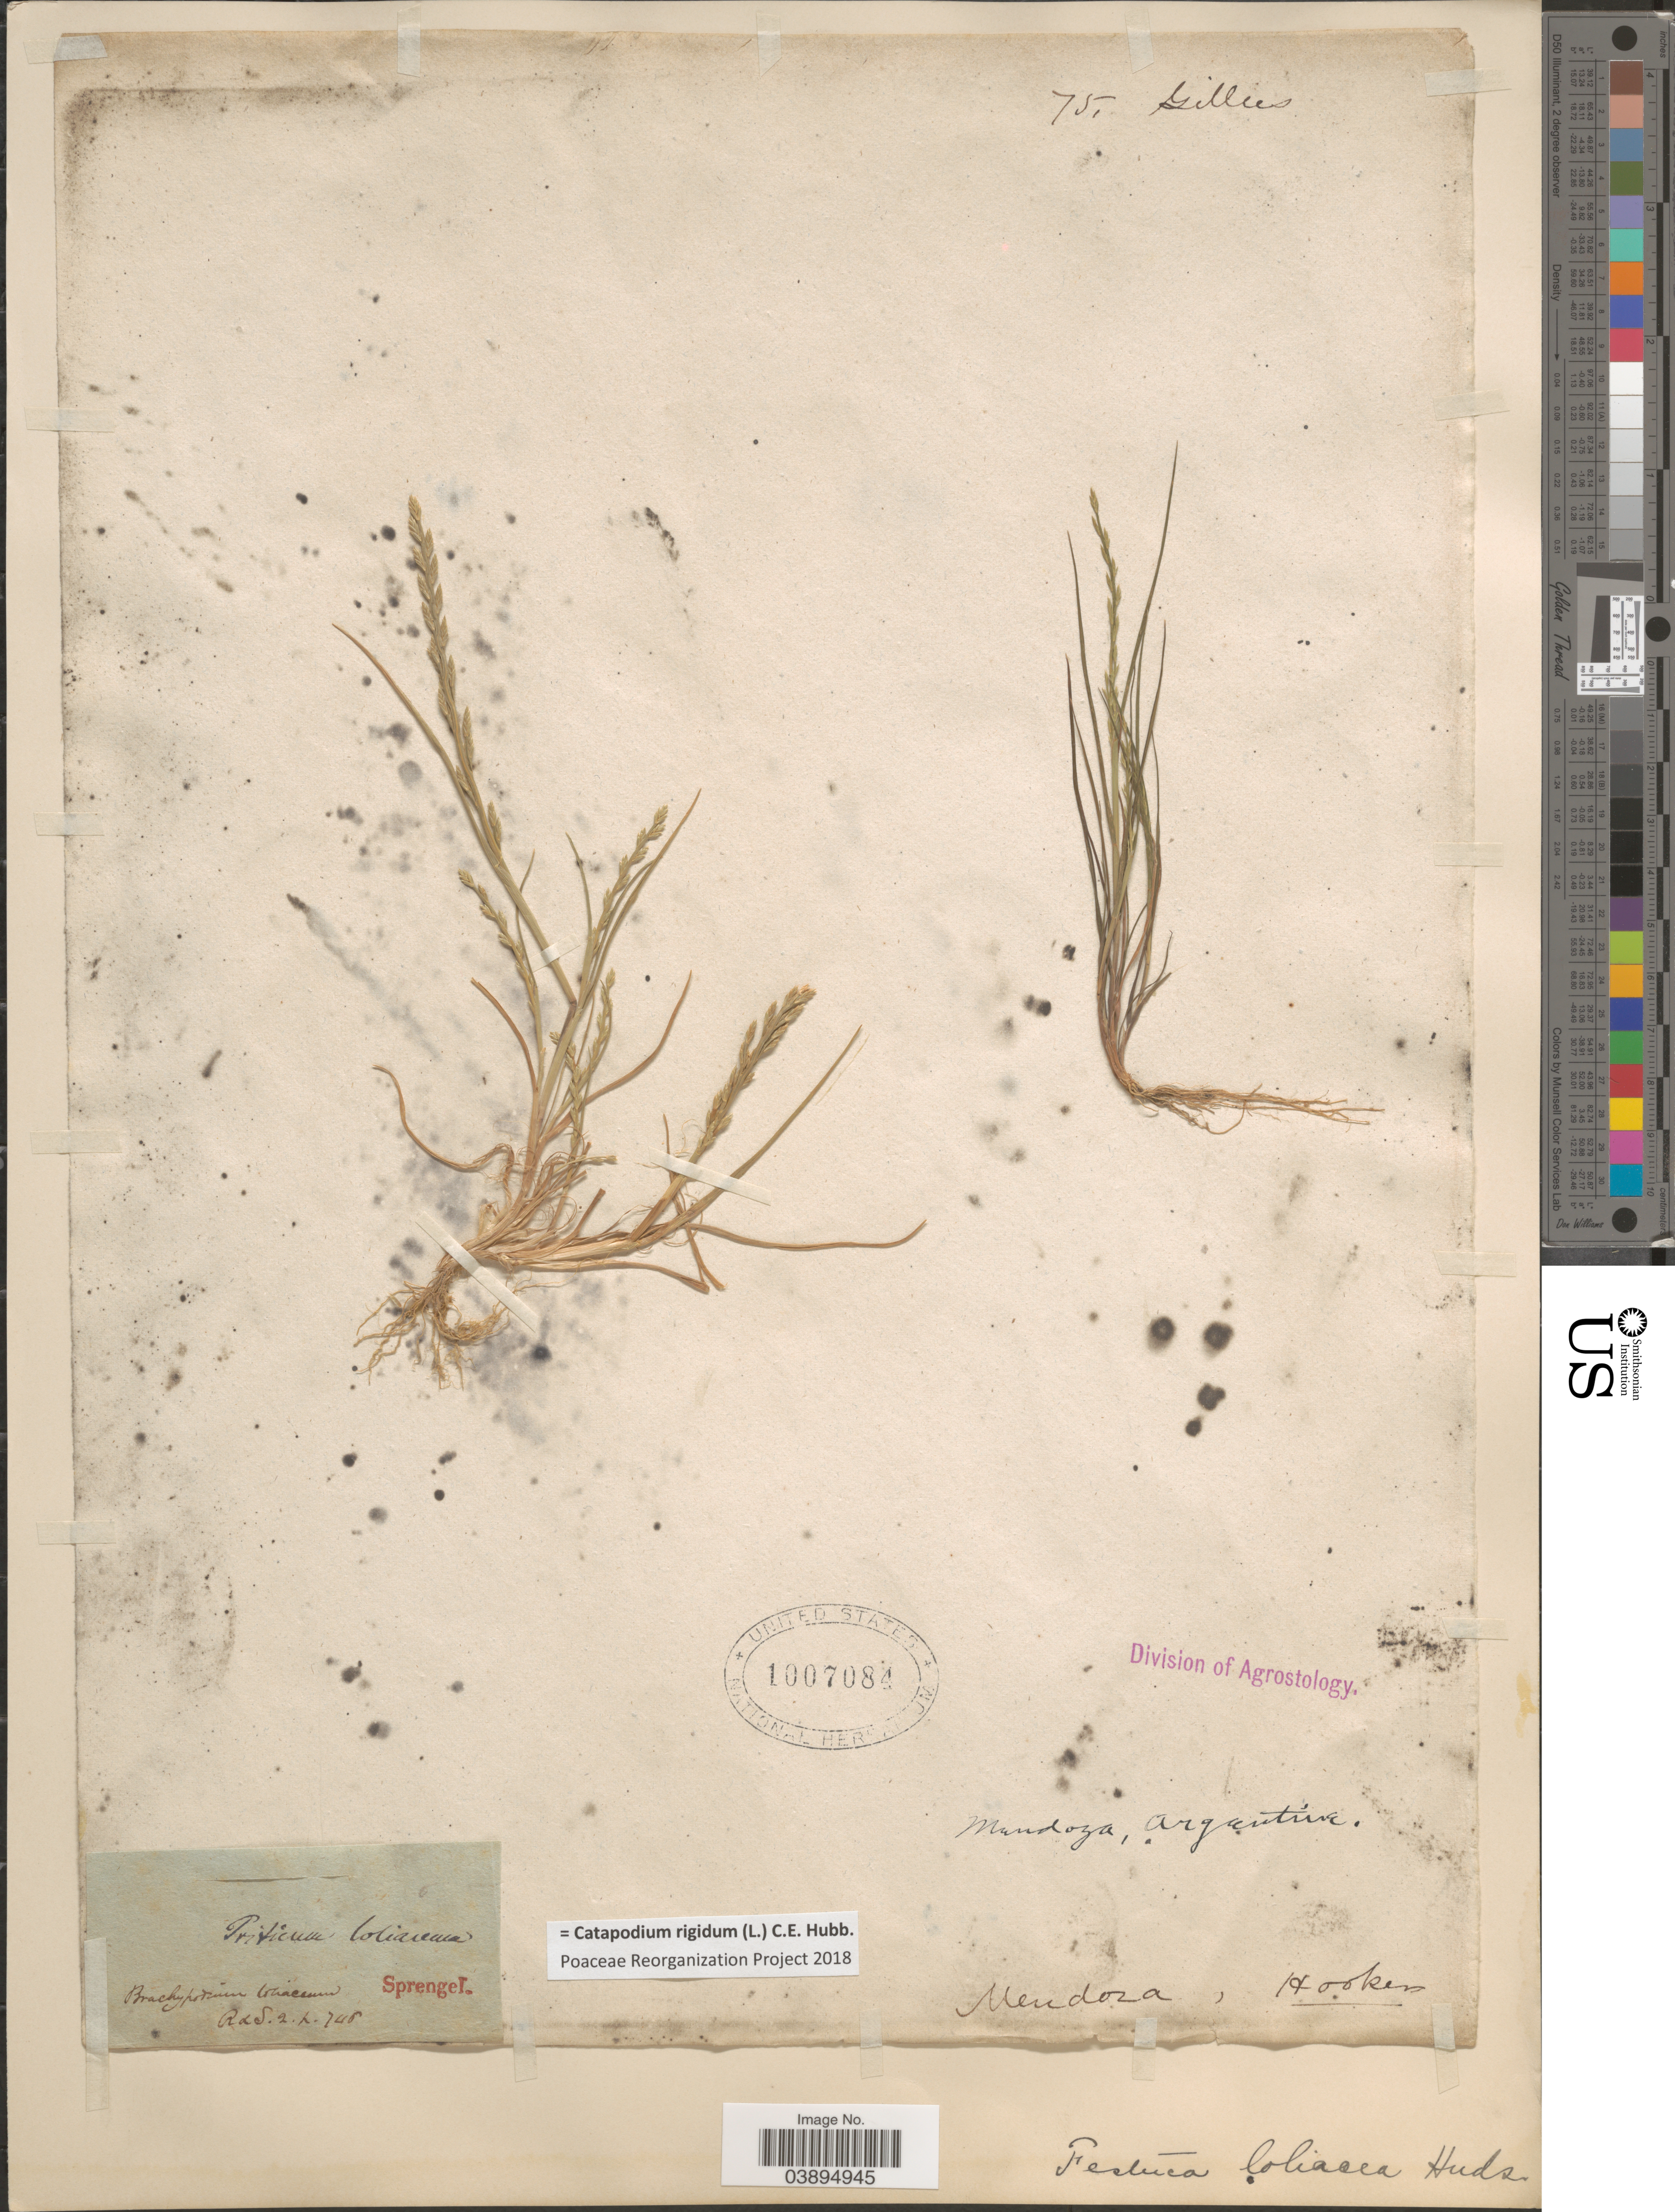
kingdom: Plantae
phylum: Tracheophyta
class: Liliopsida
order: Poales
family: Poaceae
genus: Catapodium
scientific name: Catapodium rigidum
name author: (L.) C.E. Hubb.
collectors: -- Sprengel & -. Hooker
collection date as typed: Transcribed d/m/y: 2/10/1745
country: Argentina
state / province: Mendoza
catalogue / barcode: US 1007084